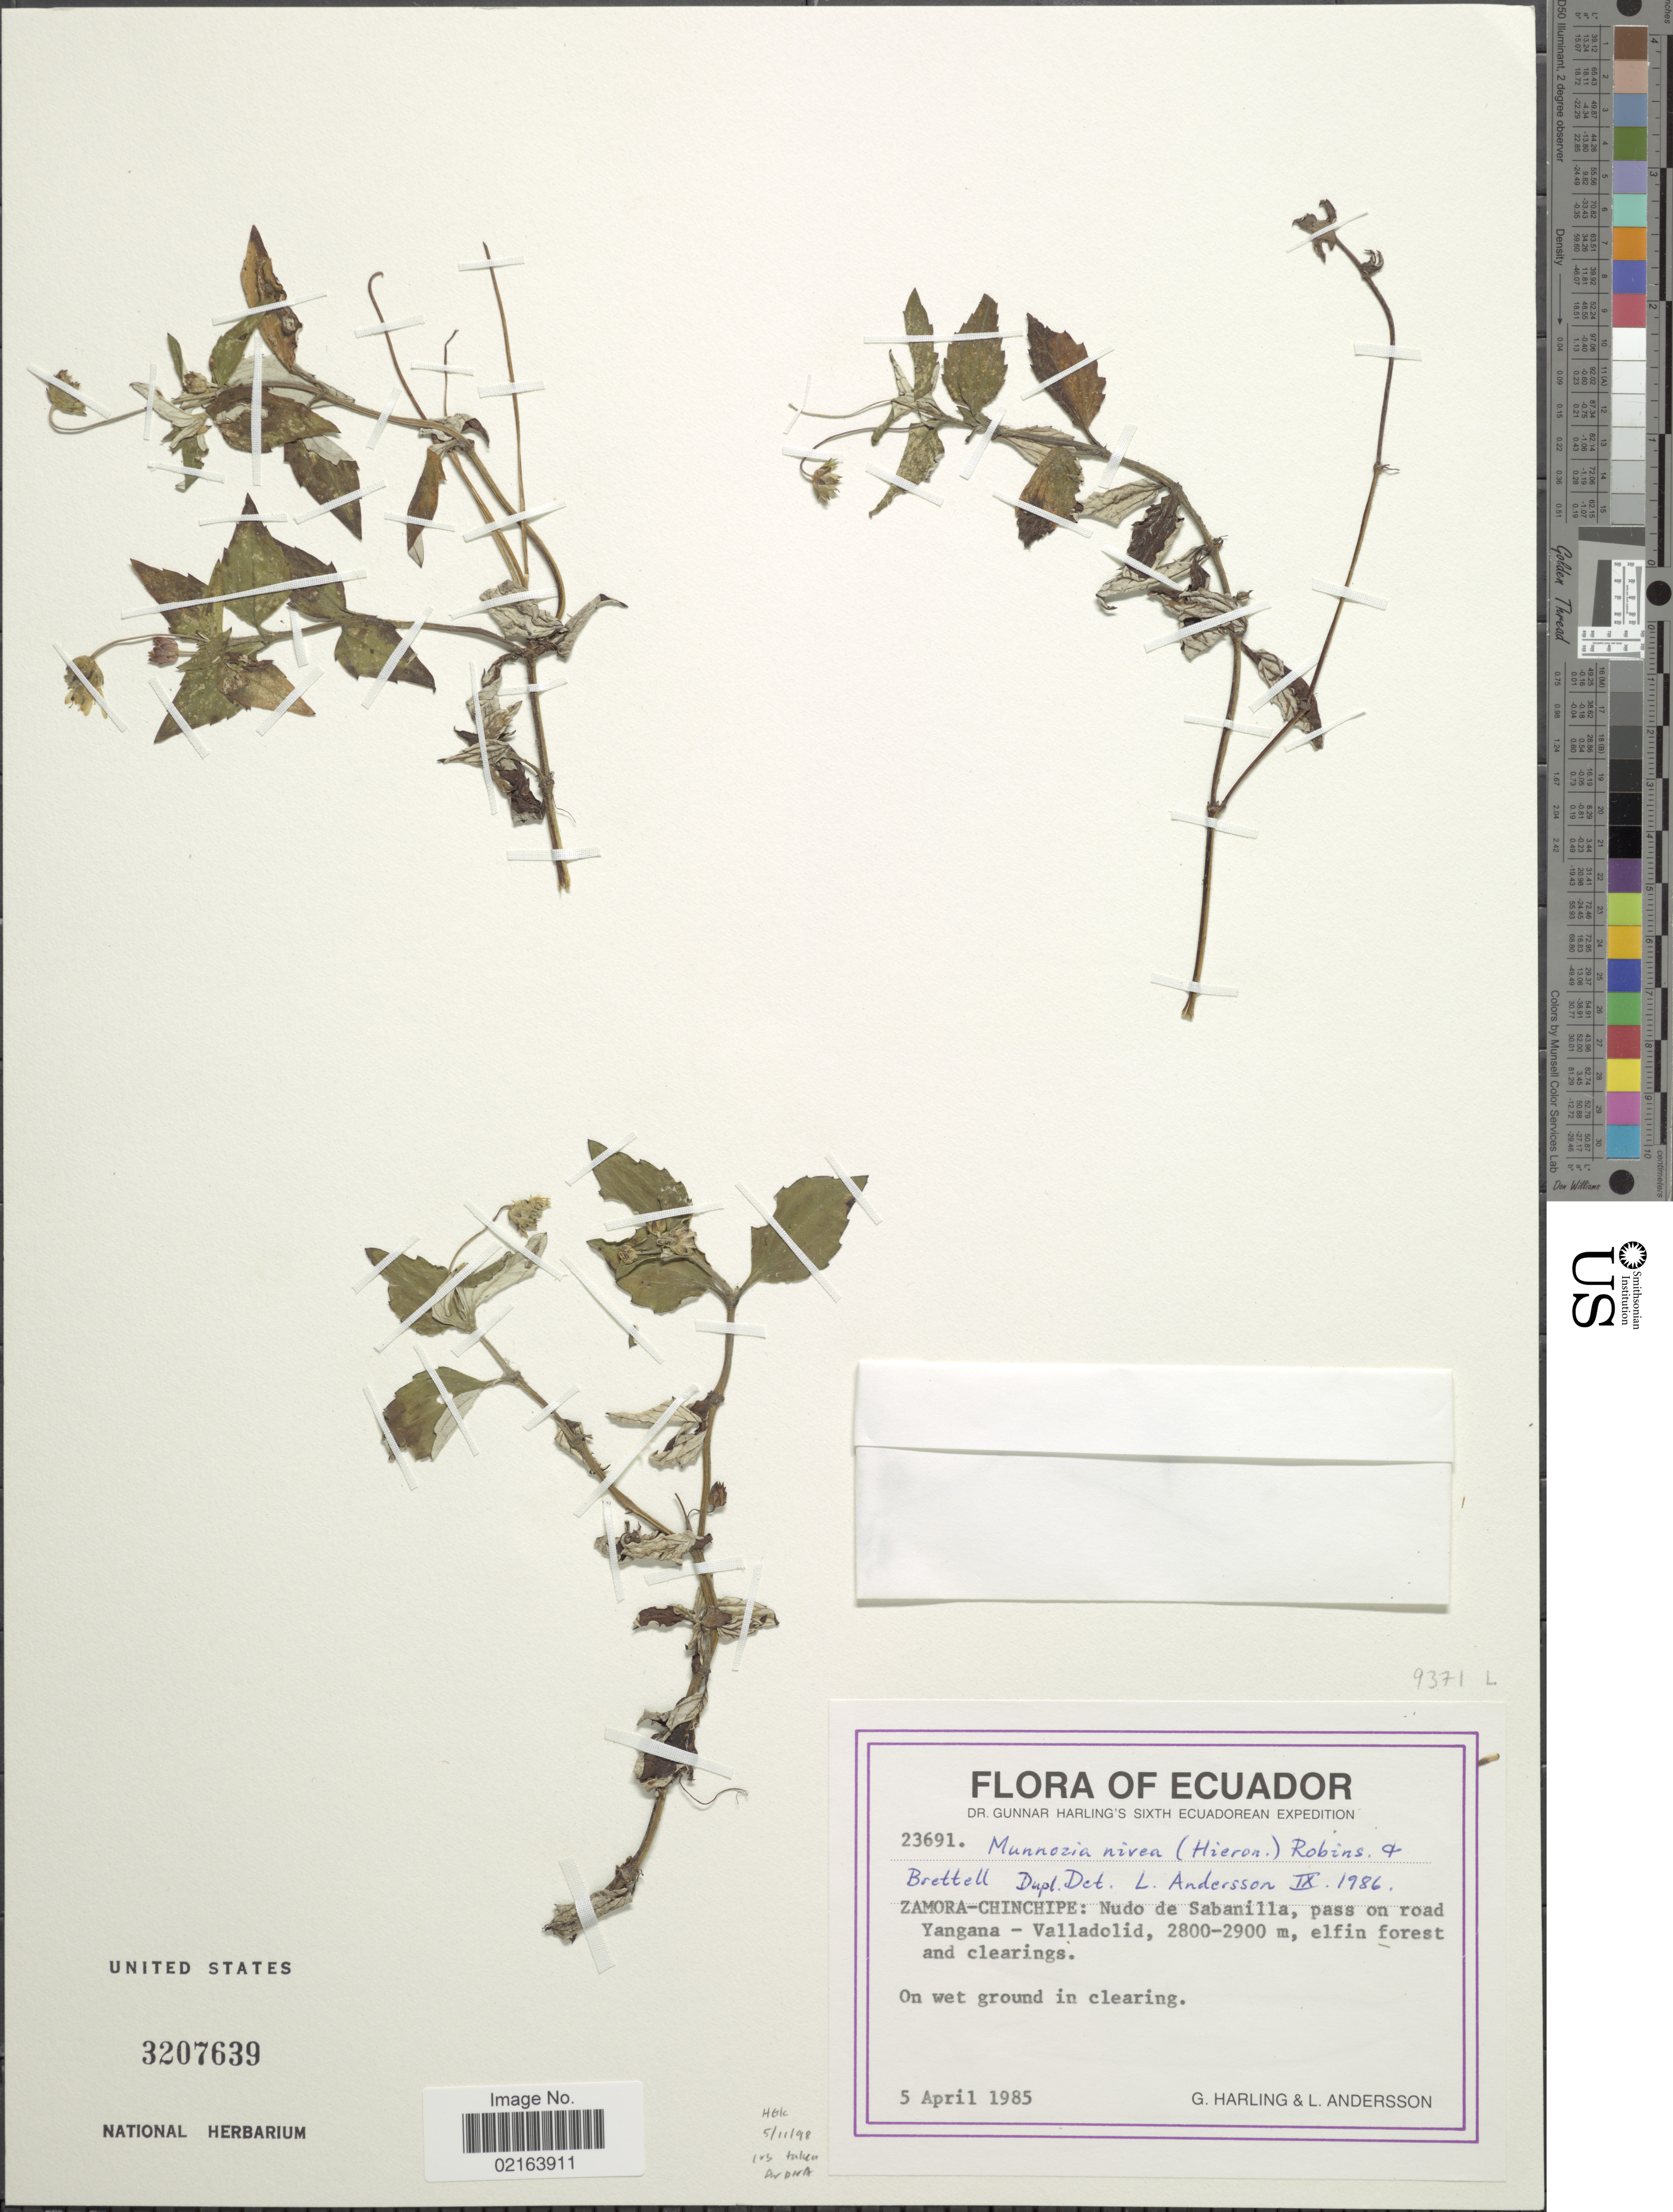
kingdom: Plantae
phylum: Tracheophyta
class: Magnoliopsida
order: Asterales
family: Asteraceae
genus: Munnozia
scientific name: Munnozia nivea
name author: (Hieron.) H. Rob. & Brettell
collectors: G. Harling & L. Andersson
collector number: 23691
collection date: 1985-04-05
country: Ecuador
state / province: Zamora-Chinchipe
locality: Zamora-Chinchipe: Nudo de Sabanilla, pass on road Yangana, Valladolid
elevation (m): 2800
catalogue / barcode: US 3207639